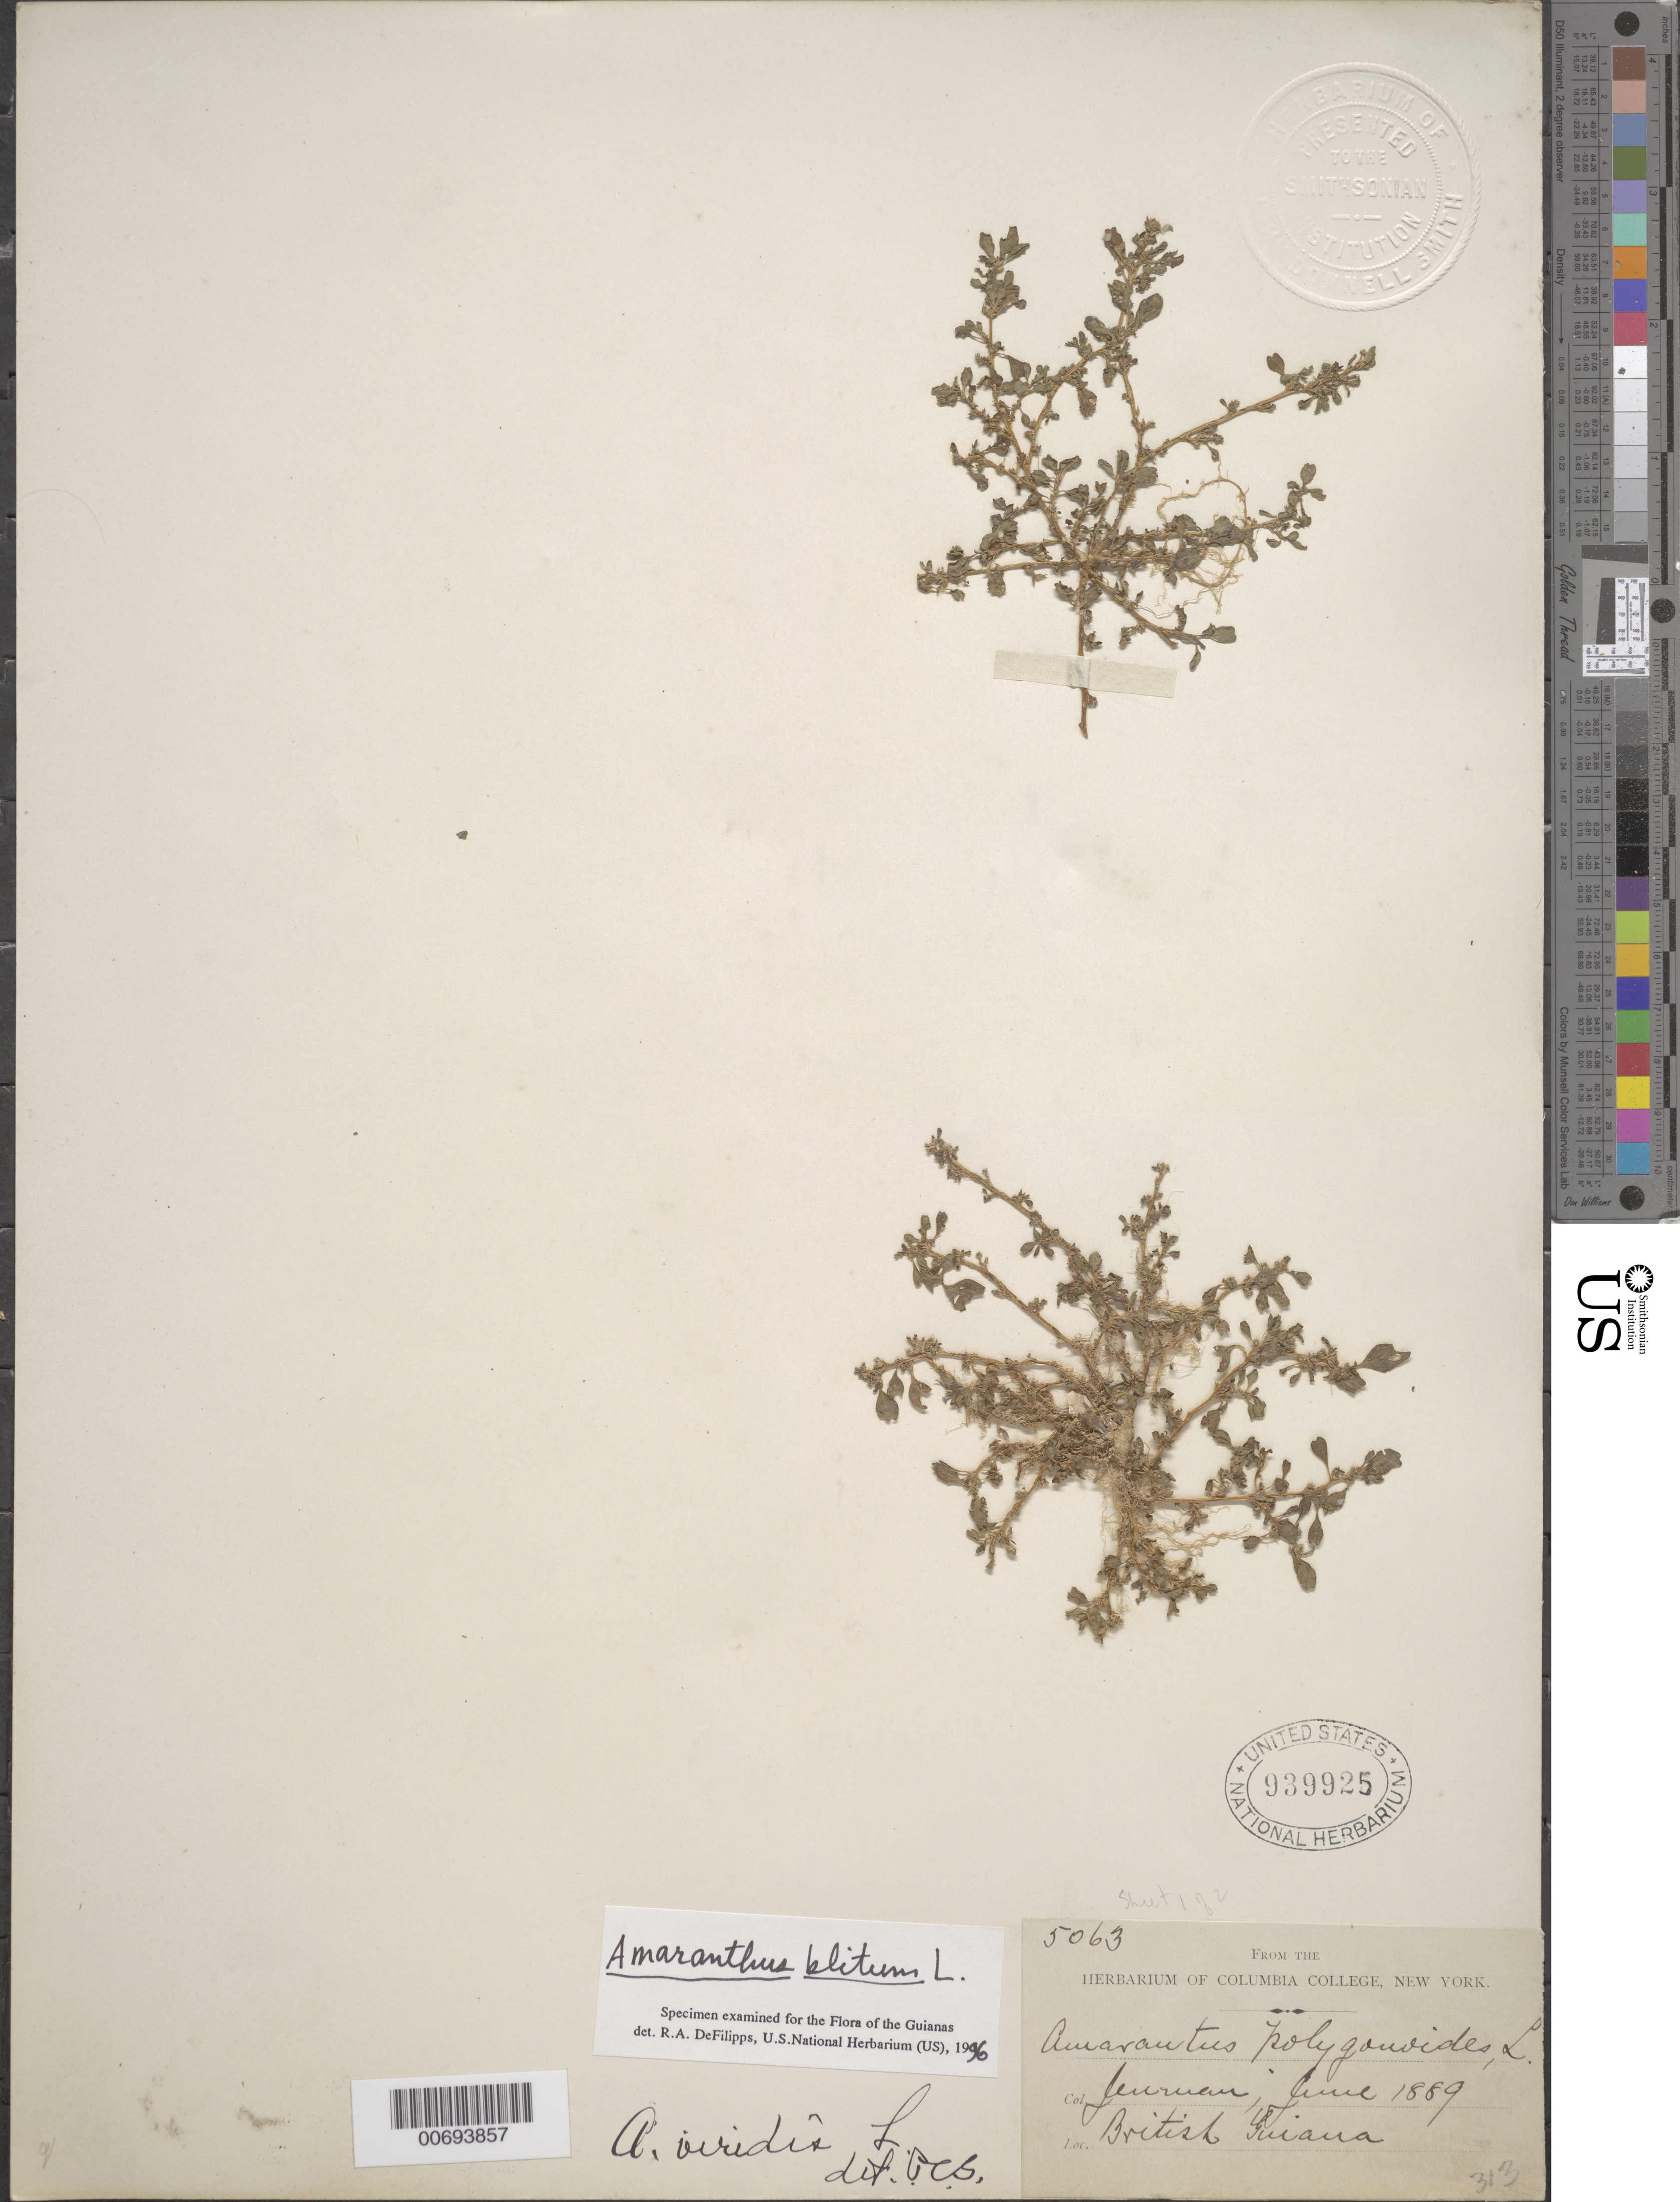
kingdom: Plantae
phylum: Tracheophyta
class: Magnoliopsida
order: Caryophyllales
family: Amaranthaceae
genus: Amaranthus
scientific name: Amaranthus blitum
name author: L.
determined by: DeFilipps, R. A.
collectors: G. S. Jenman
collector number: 5063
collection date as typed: June 1889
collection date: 1889-06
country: Guyana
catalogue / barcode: US 939925